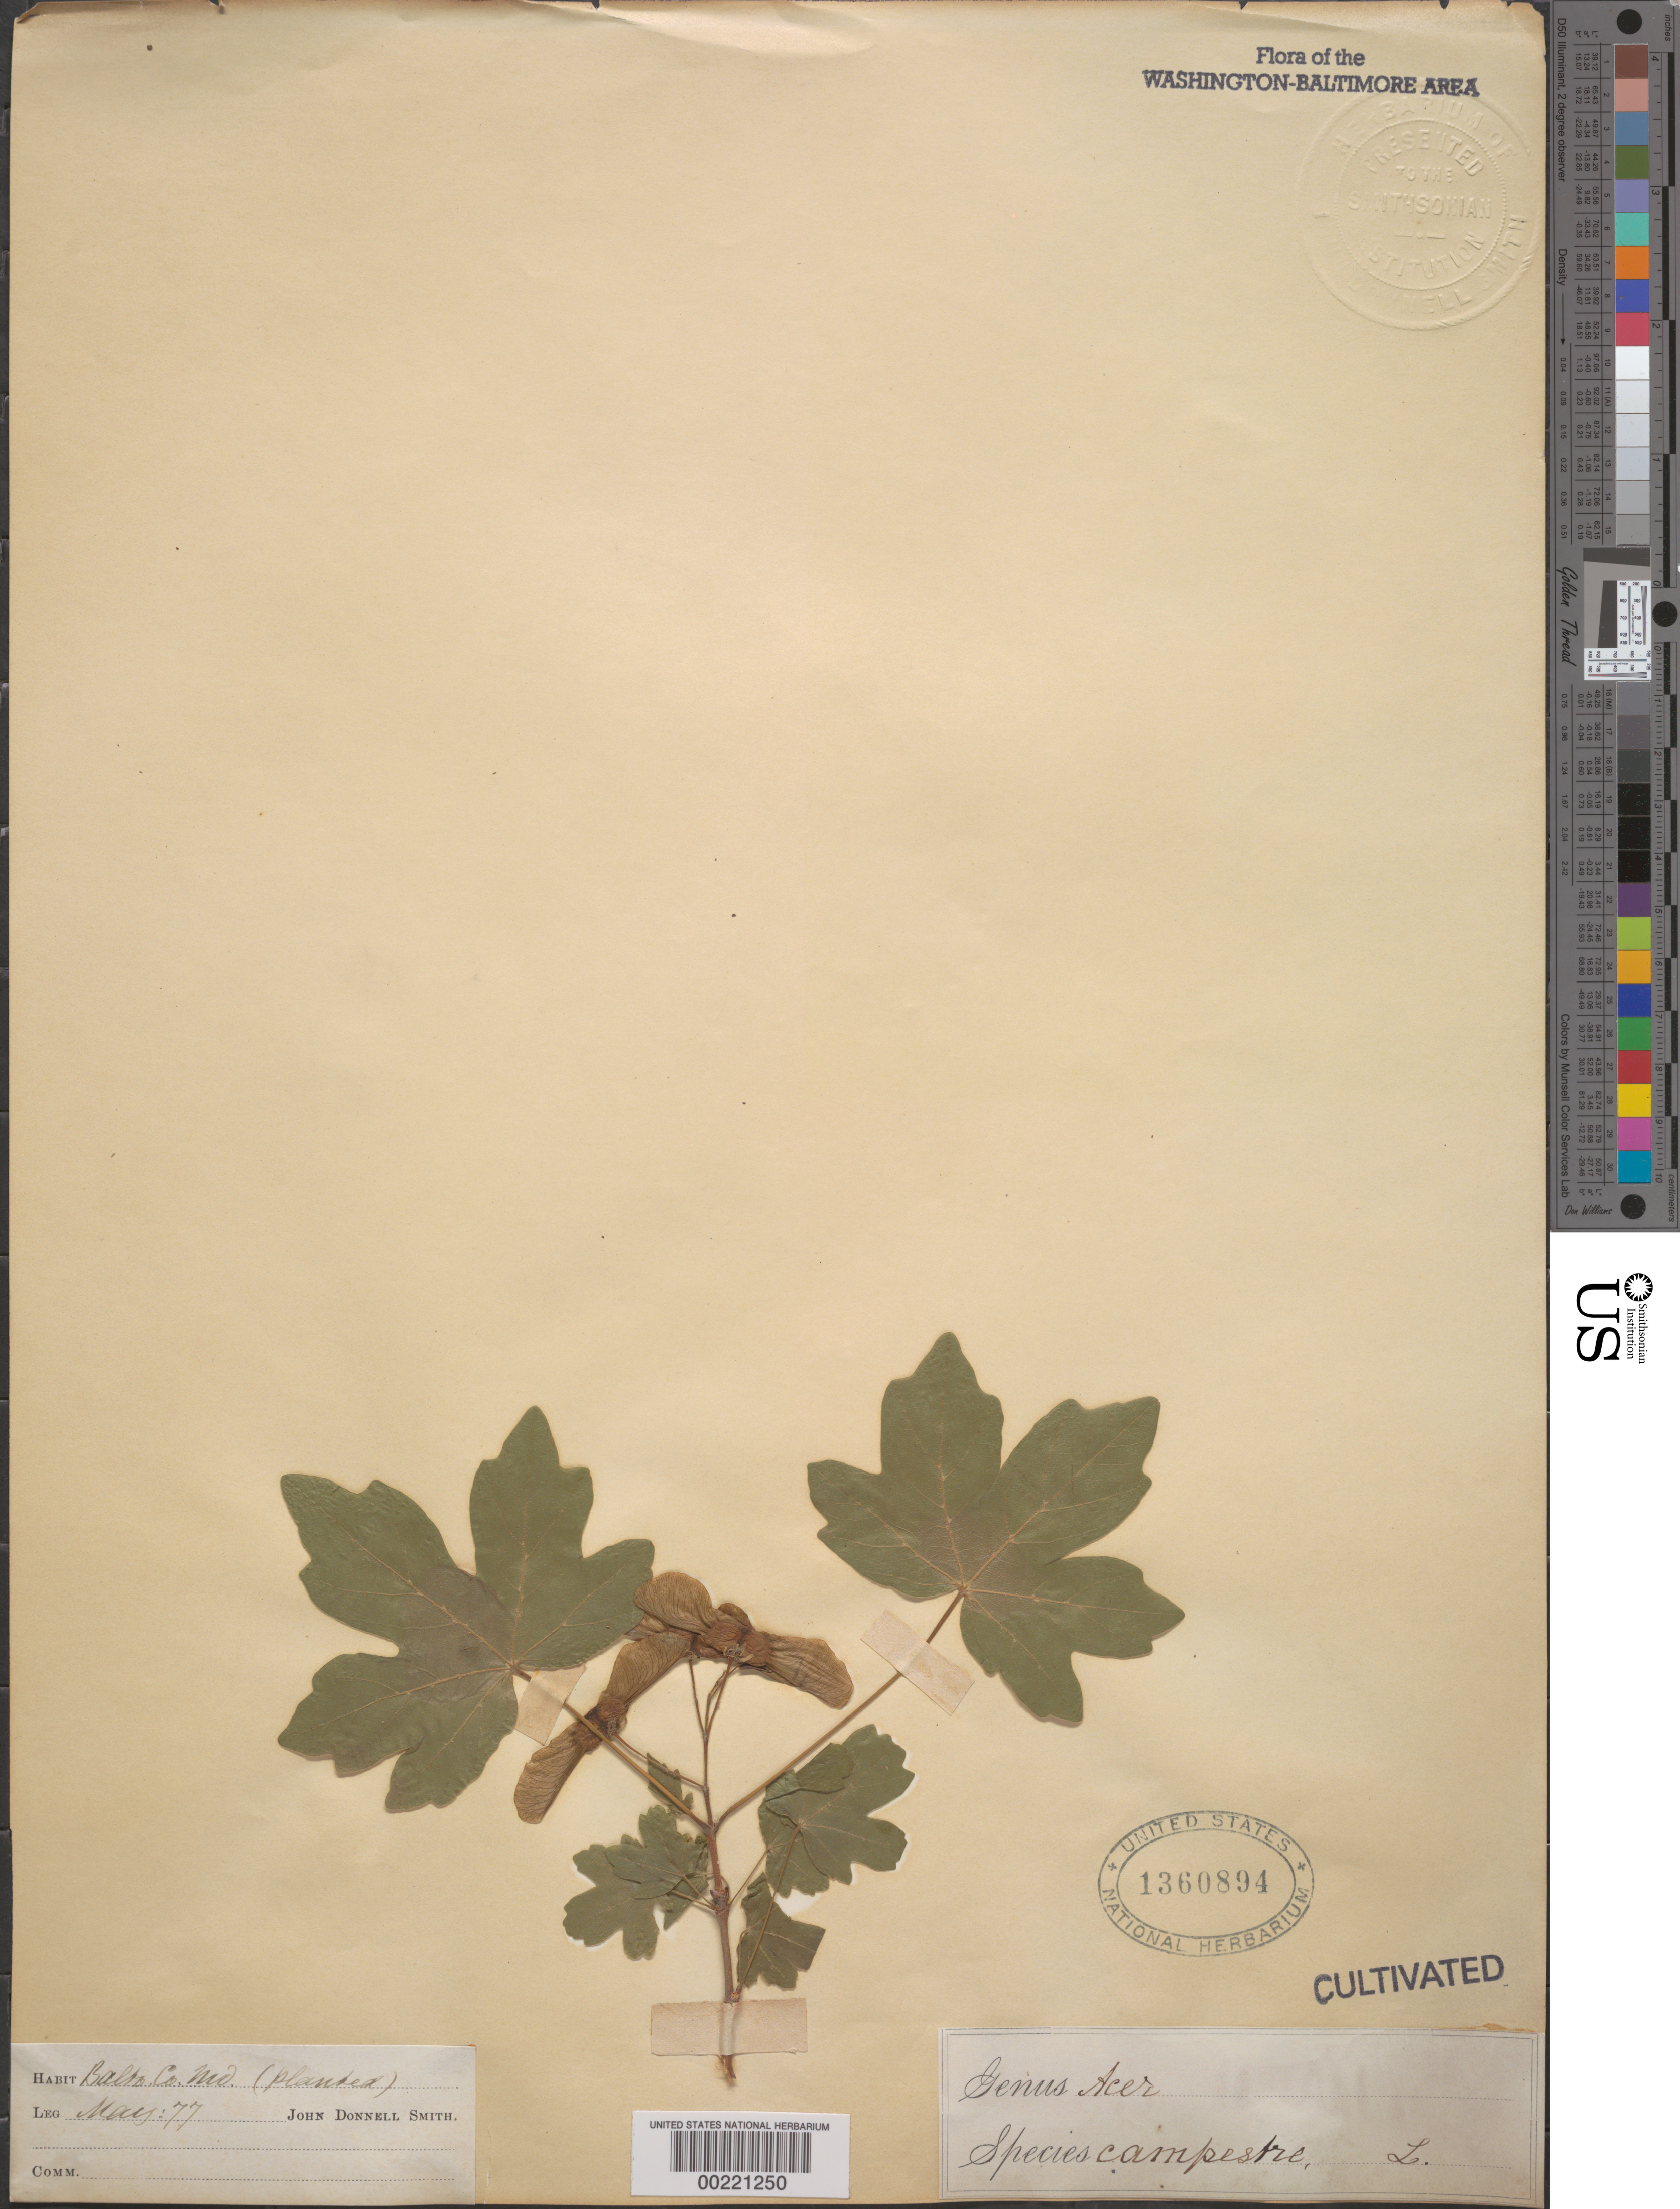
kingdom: Plantae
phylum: Tracheophyta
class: Magnoliopsida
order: Sapindales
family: Sapindaceae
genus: Acer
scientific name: Acer campestre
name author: L.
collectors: J. Donnell Smith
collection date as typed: May 1877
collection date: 1877-05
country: United States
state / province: Maryland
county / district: Baltimore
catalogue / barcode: US 1360894